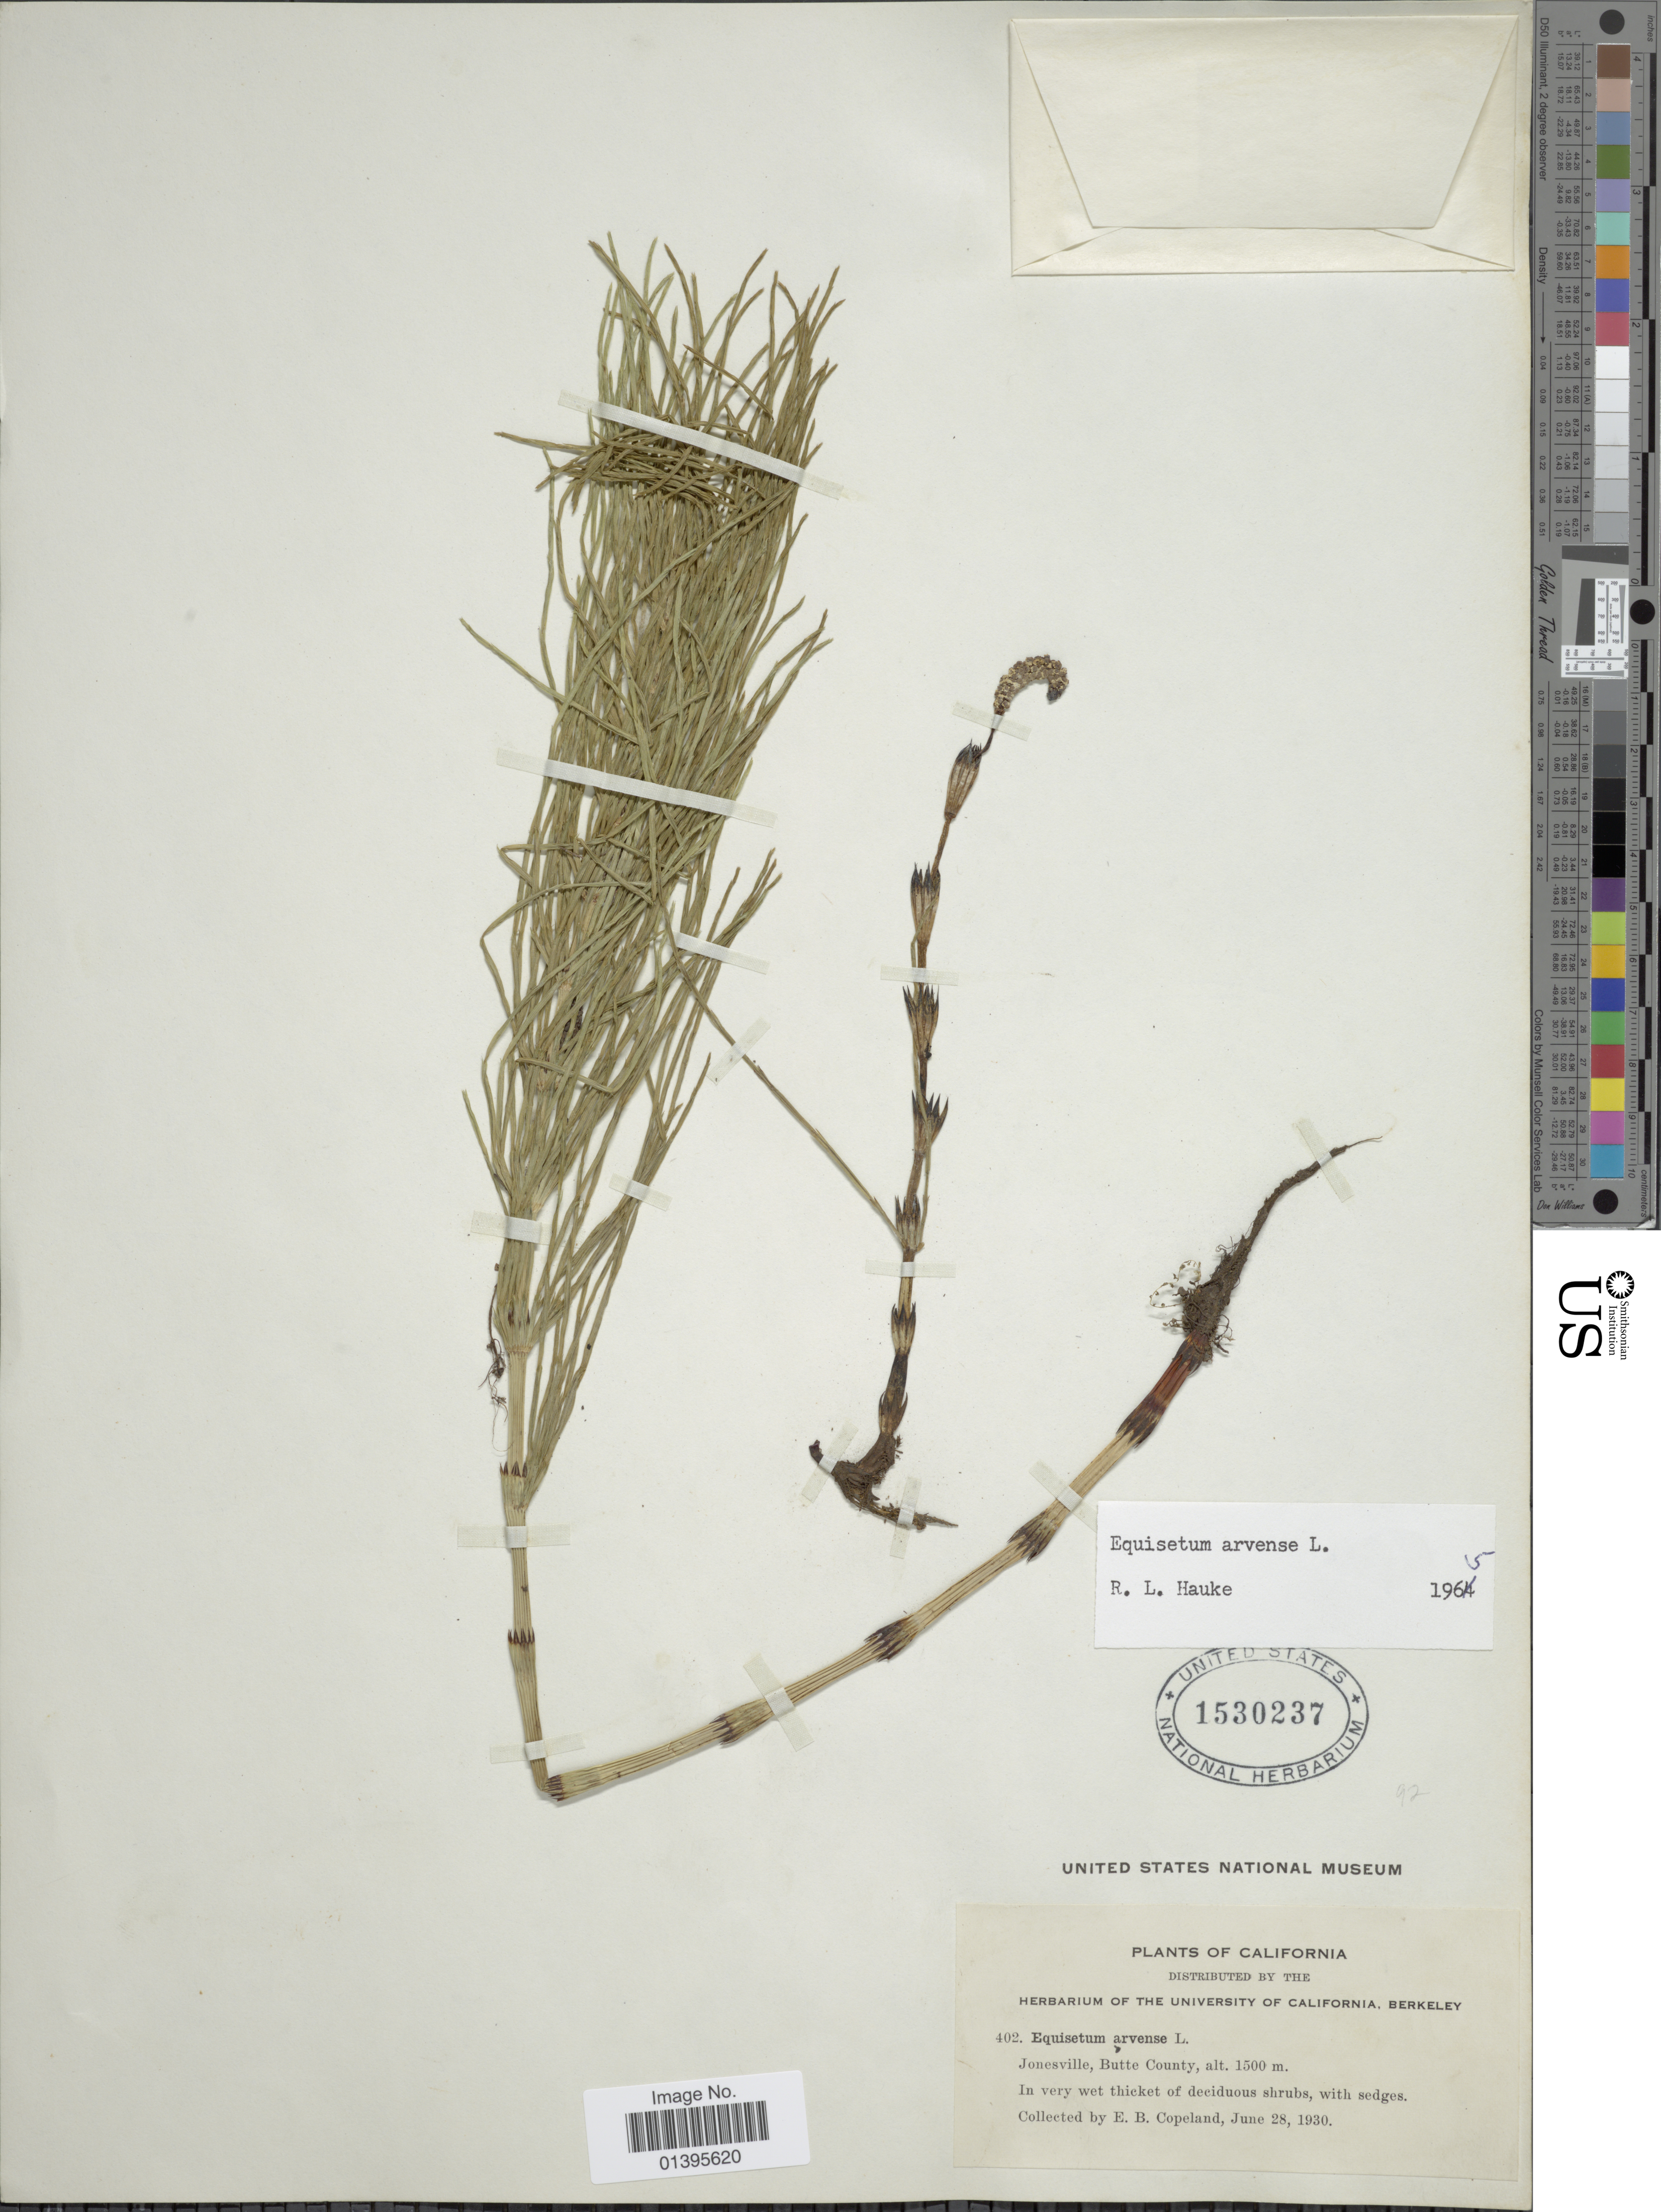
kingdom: Plantae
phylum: Tracheophyta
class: Polypodiopsida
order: Equisetales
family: Equisetaceae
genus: Equisetum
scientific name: Equisetum arvense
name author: L.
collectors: E. B. Copeland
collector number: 402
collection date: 1930-06-28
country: United States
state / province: California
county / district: Butte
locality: Jonesville, Butte County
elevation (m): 1500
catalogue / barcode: US 1530237